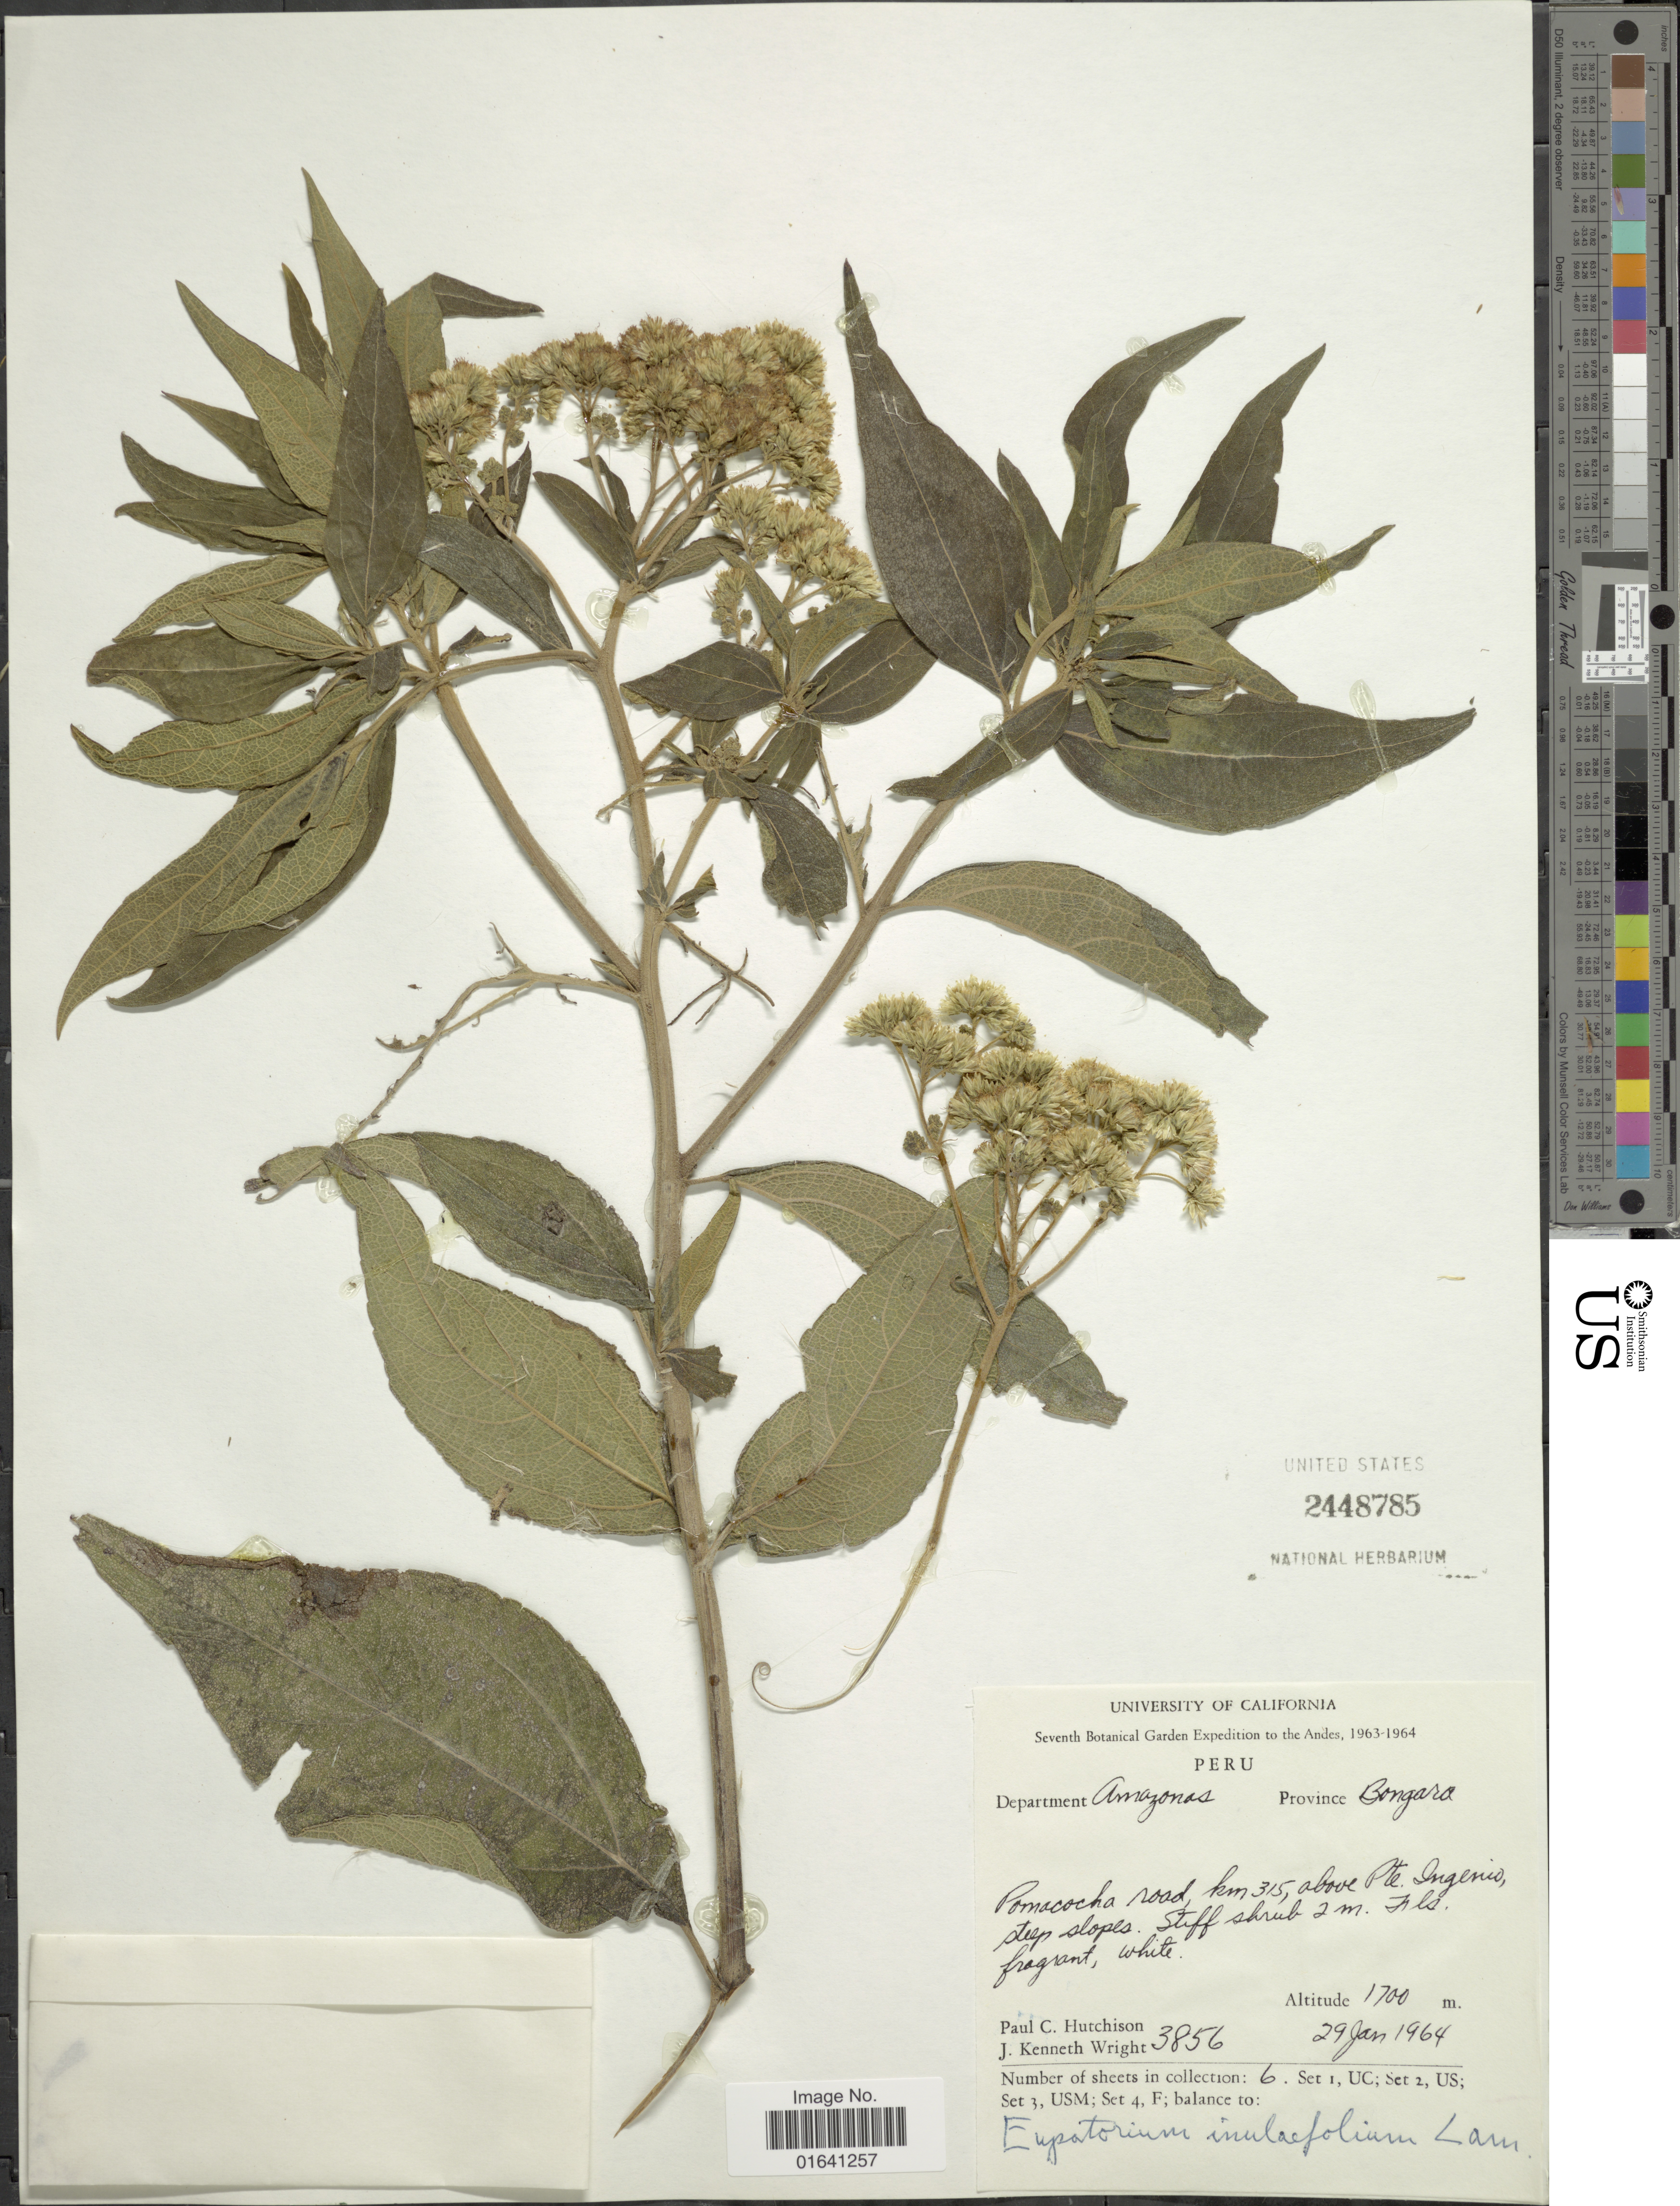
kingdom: Plantae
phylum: Tracheophyta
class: Magnoliopsida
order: Asterales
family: Asteraceae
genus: Austroeupatorium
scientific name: Austroeupatorium inulaefolium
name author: (Kunth) R.M. King & H. Rob.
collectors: P. C. Hutchison & J. K. Wright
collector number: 3856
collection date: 1964-01-29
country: Peru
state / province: Amazonas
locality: Departamento Amazonas, prpvonce Bongara, Pomacocha road km 315, above Pte Ingenio, steep slopes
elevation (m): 1700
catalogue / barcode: US 2448785